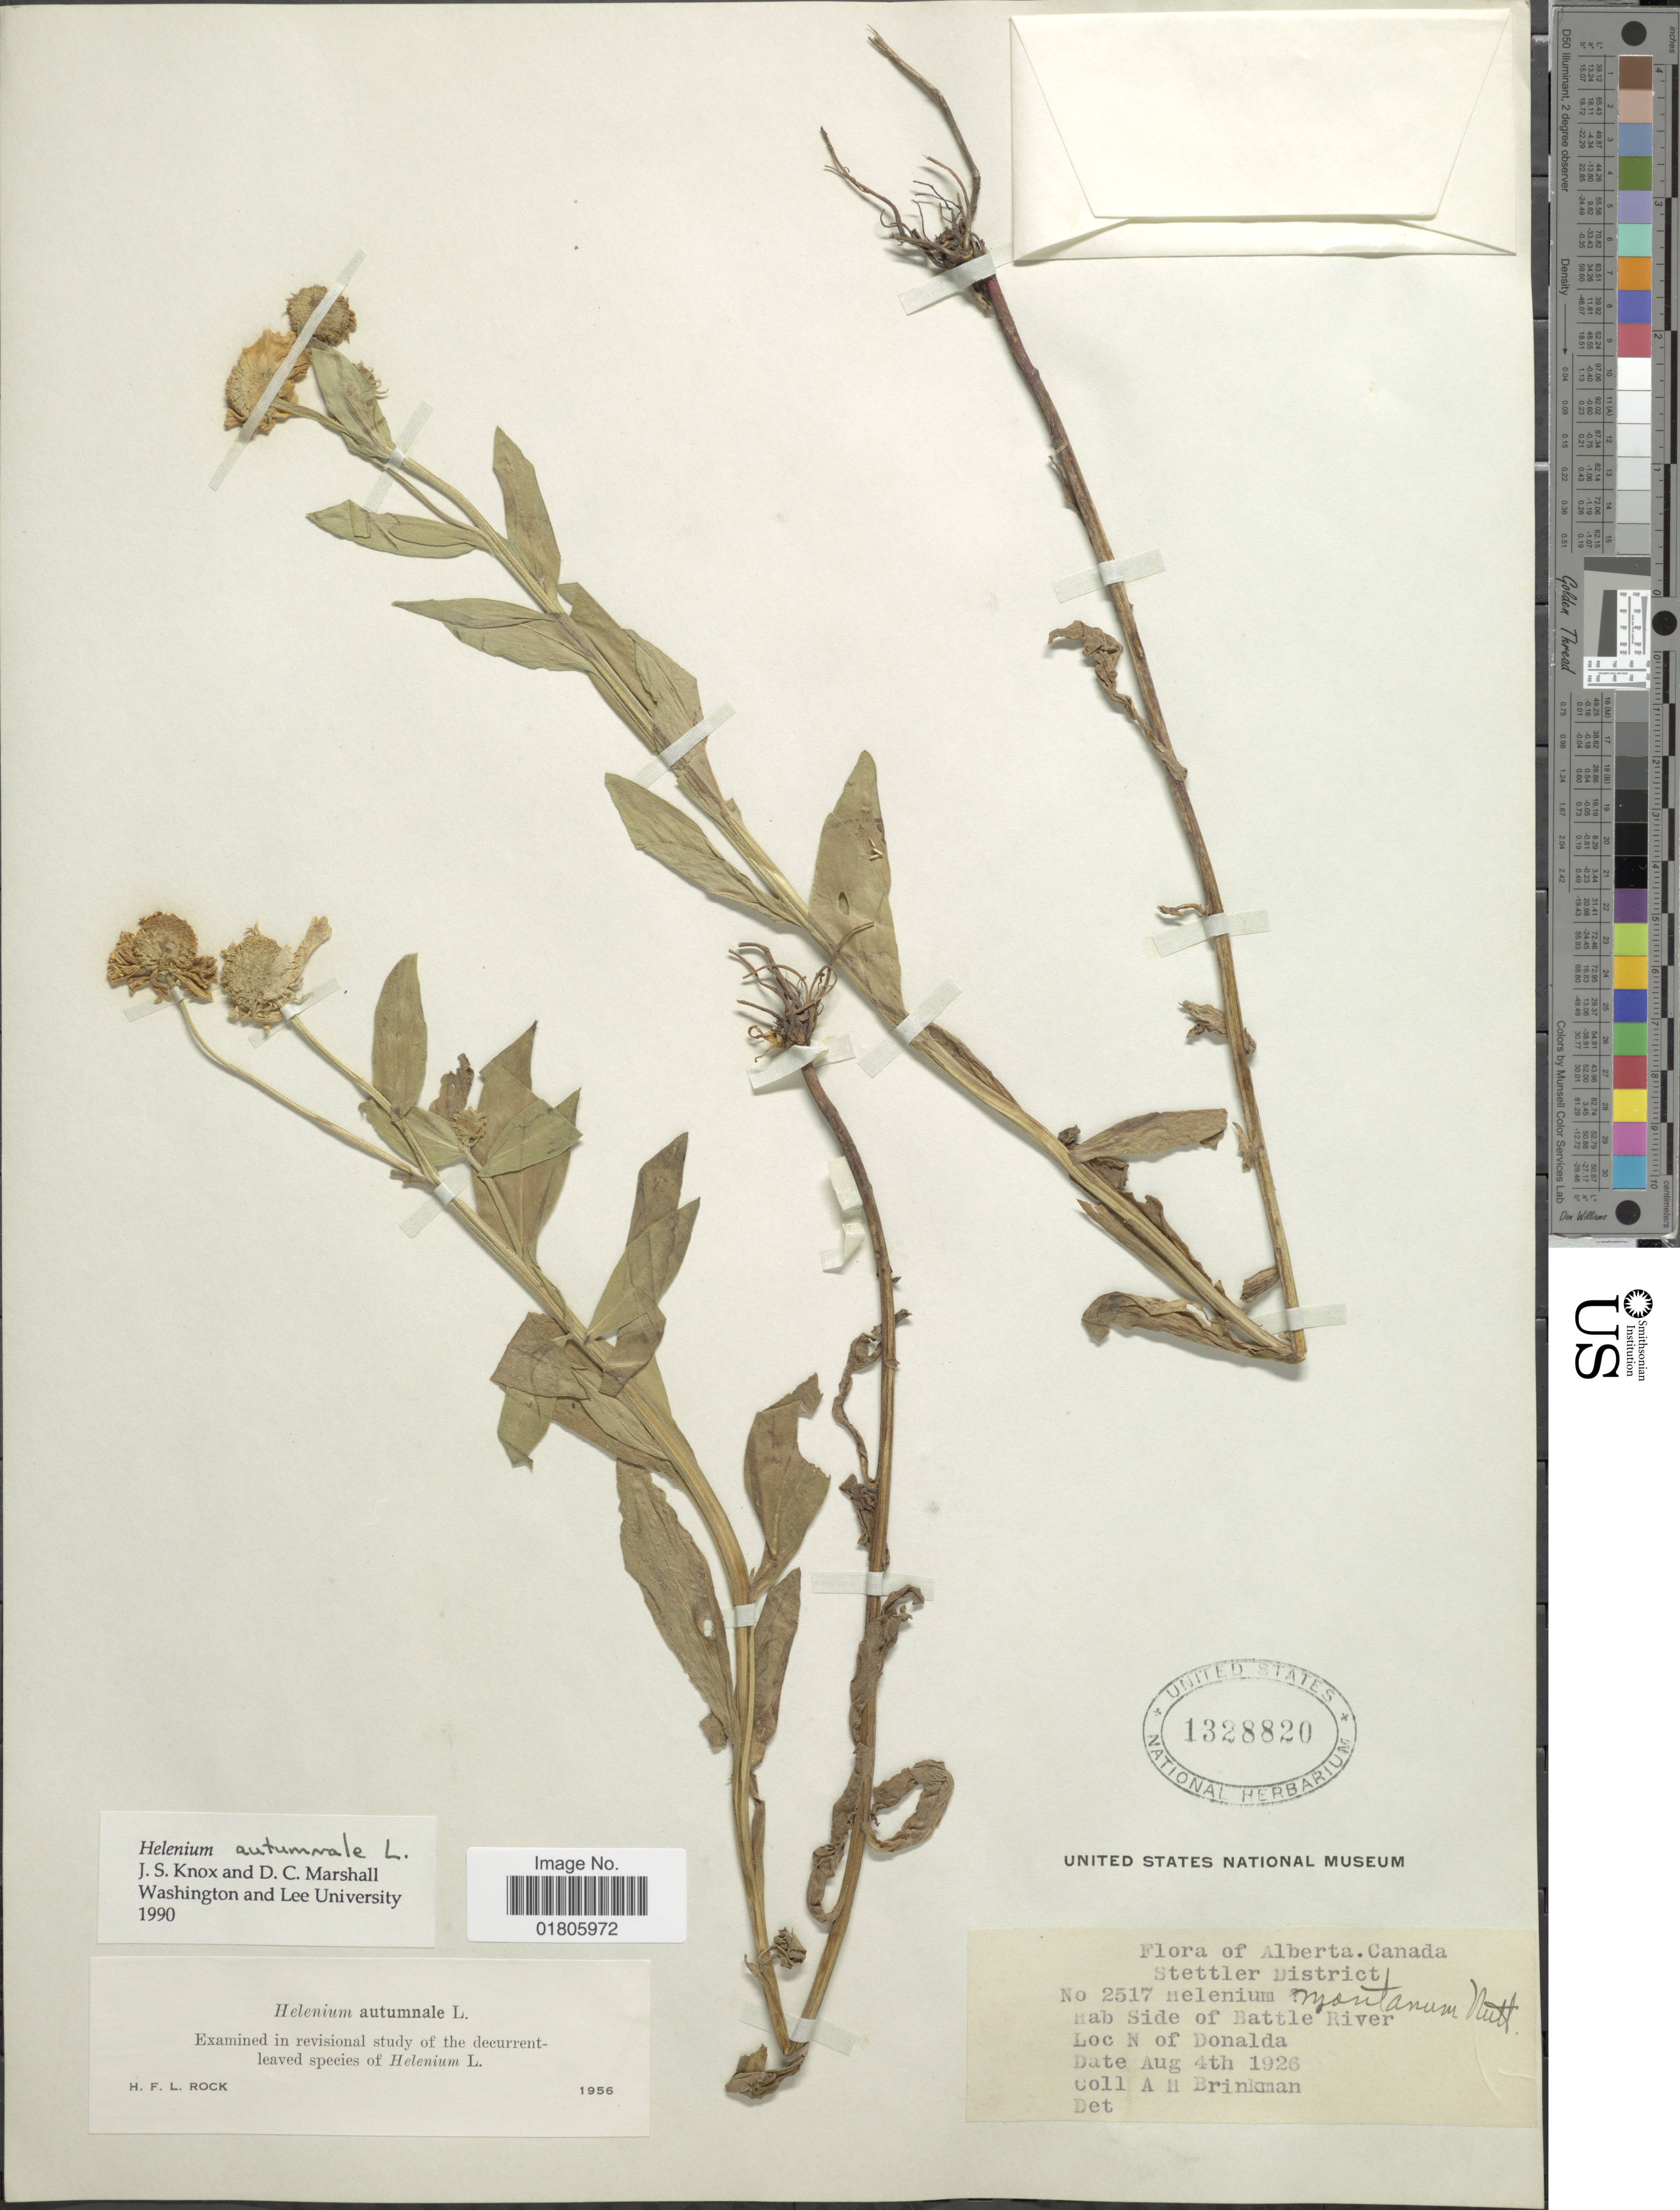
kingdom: Plantae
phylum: Tracheophyta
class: Magnoliopsida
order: Asterales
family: Asteraceae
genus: Helenium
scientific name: Helenium autumnale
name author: L.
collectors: A. Brinkman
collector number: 2517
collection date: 1926-08-04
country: Canada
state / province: Alberta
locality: Side of Battle River. Stettler District. N of Donaldo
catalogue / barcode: US 1328820